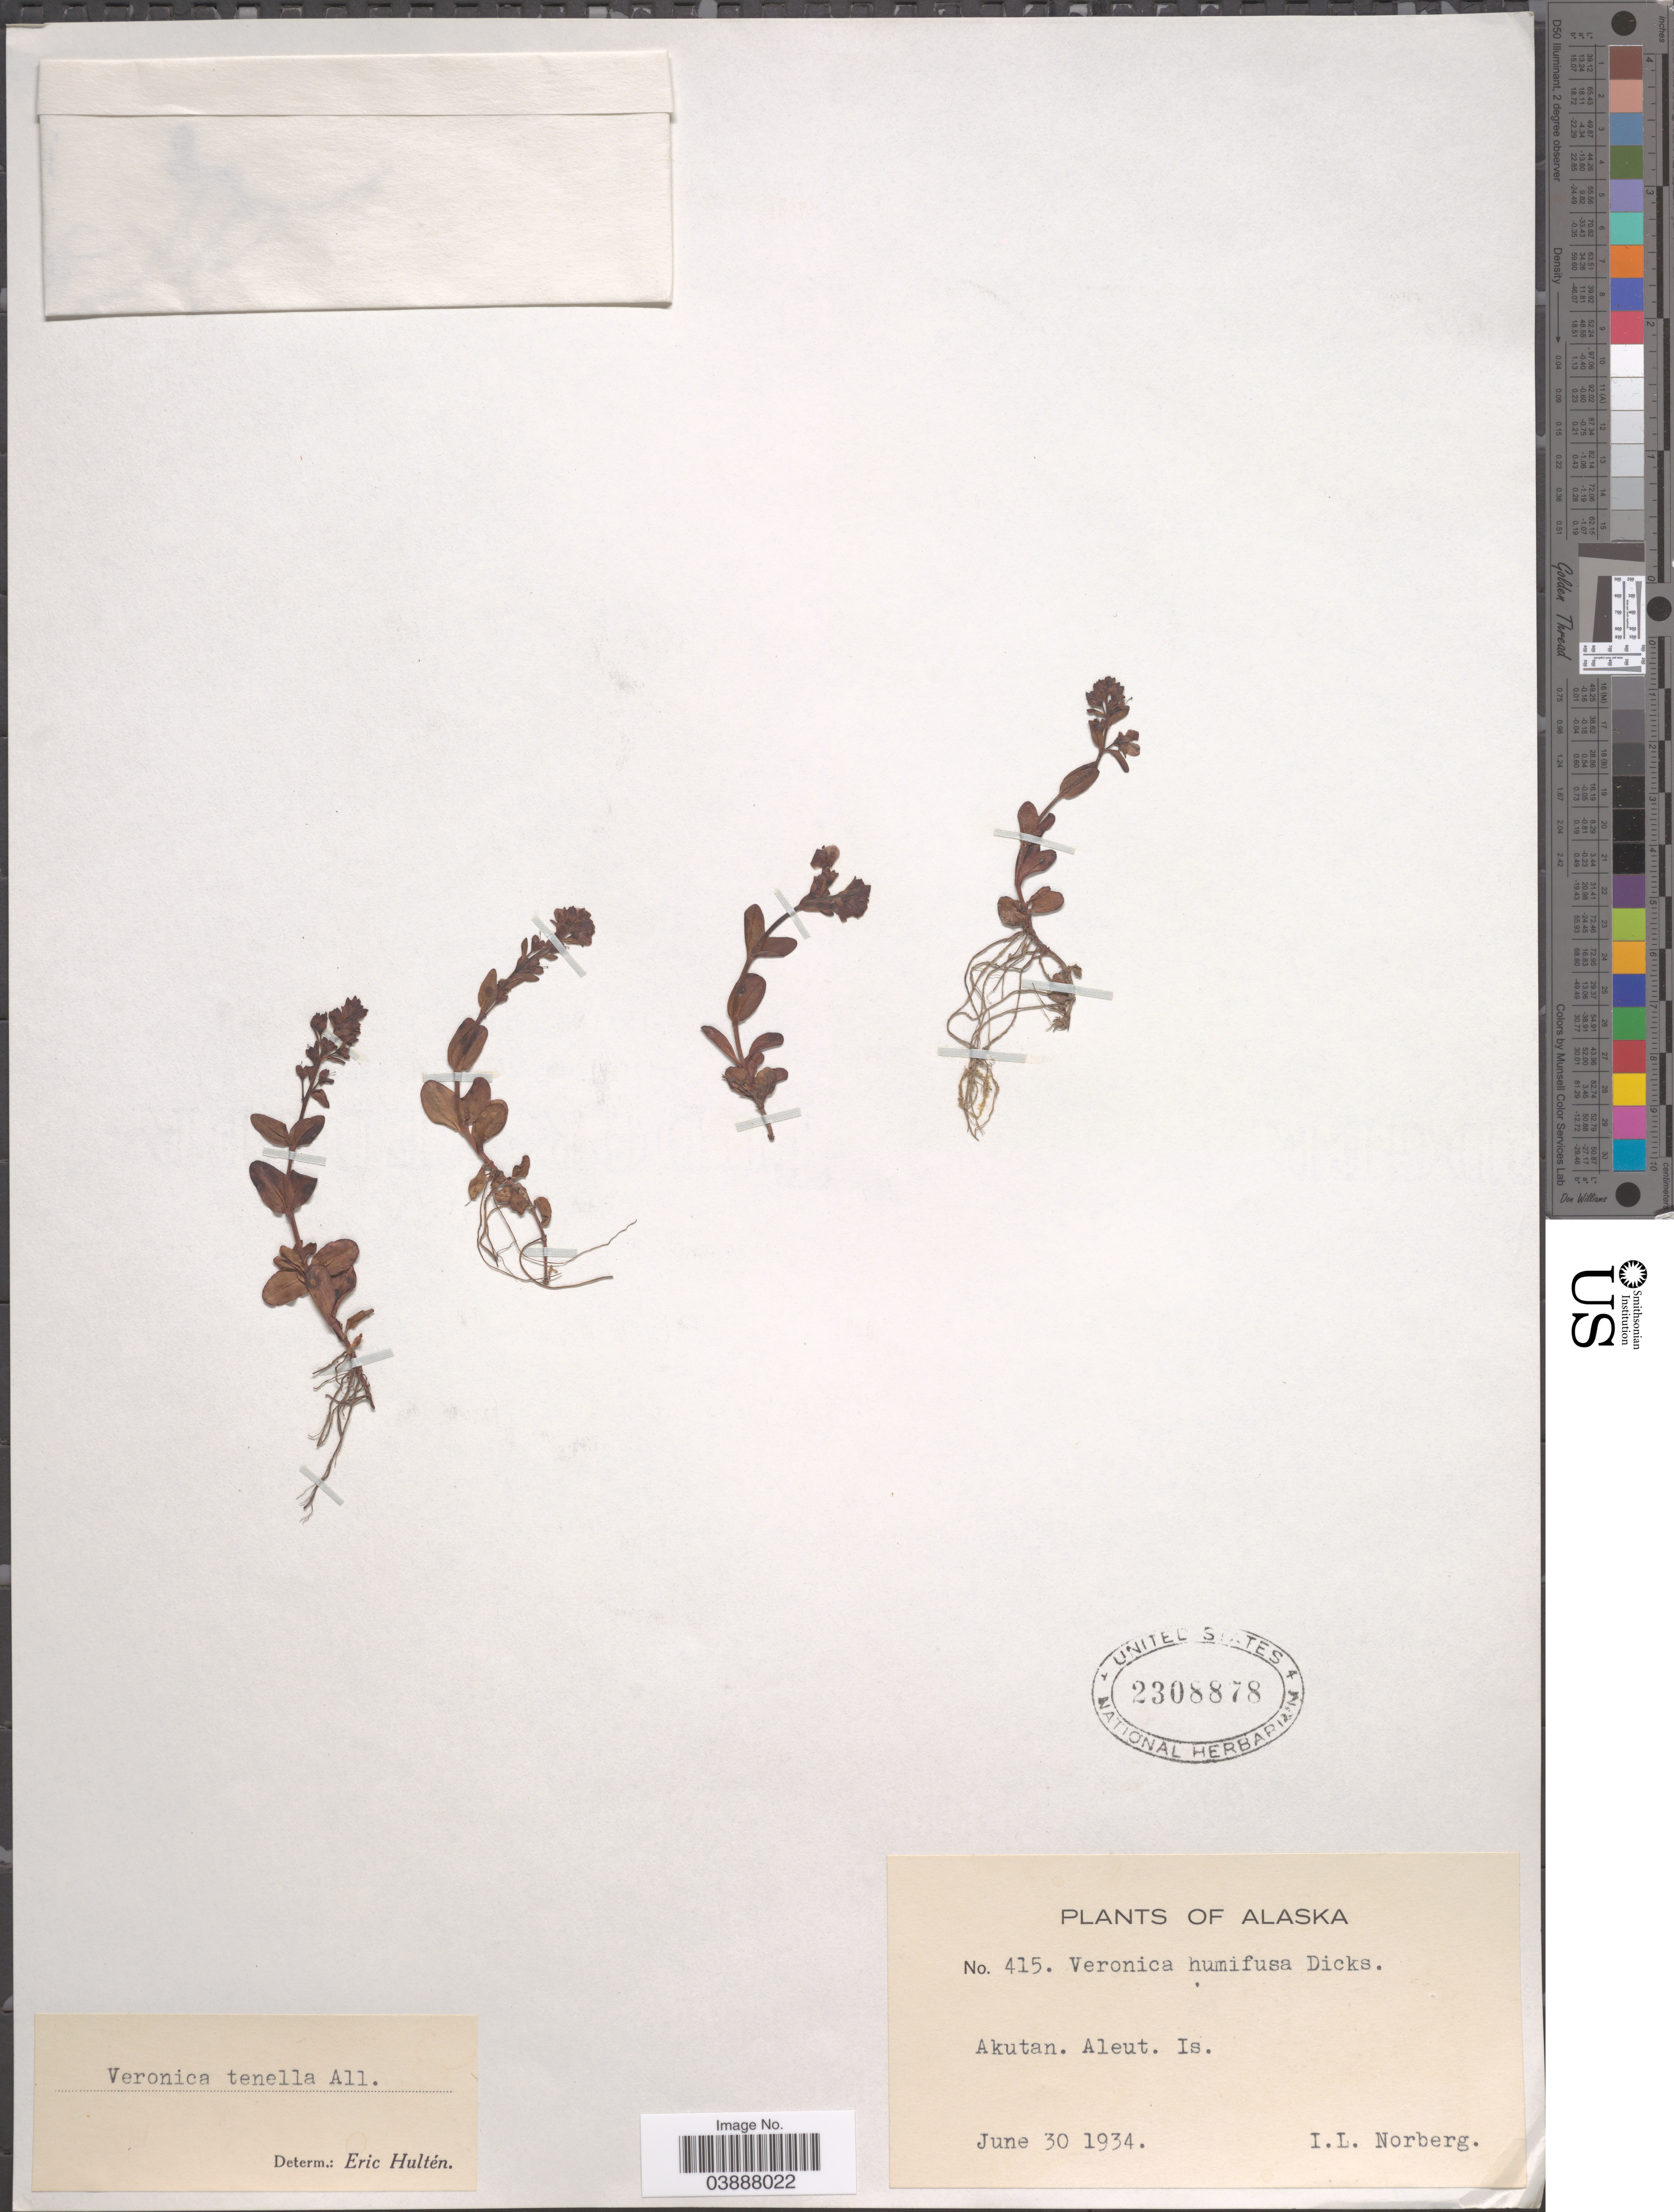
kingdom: Plantae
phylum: Tracheophyta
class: Magnoliopsida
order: Lamiales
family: Plantaginaceae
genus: Veronica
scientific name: Veronica serpyllifolia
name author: L.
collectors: I. Norberg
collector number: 415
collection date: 1934-06-30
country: United States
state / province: Alaska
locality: Akutan. Aleut. Is.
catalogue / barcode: US 2308878